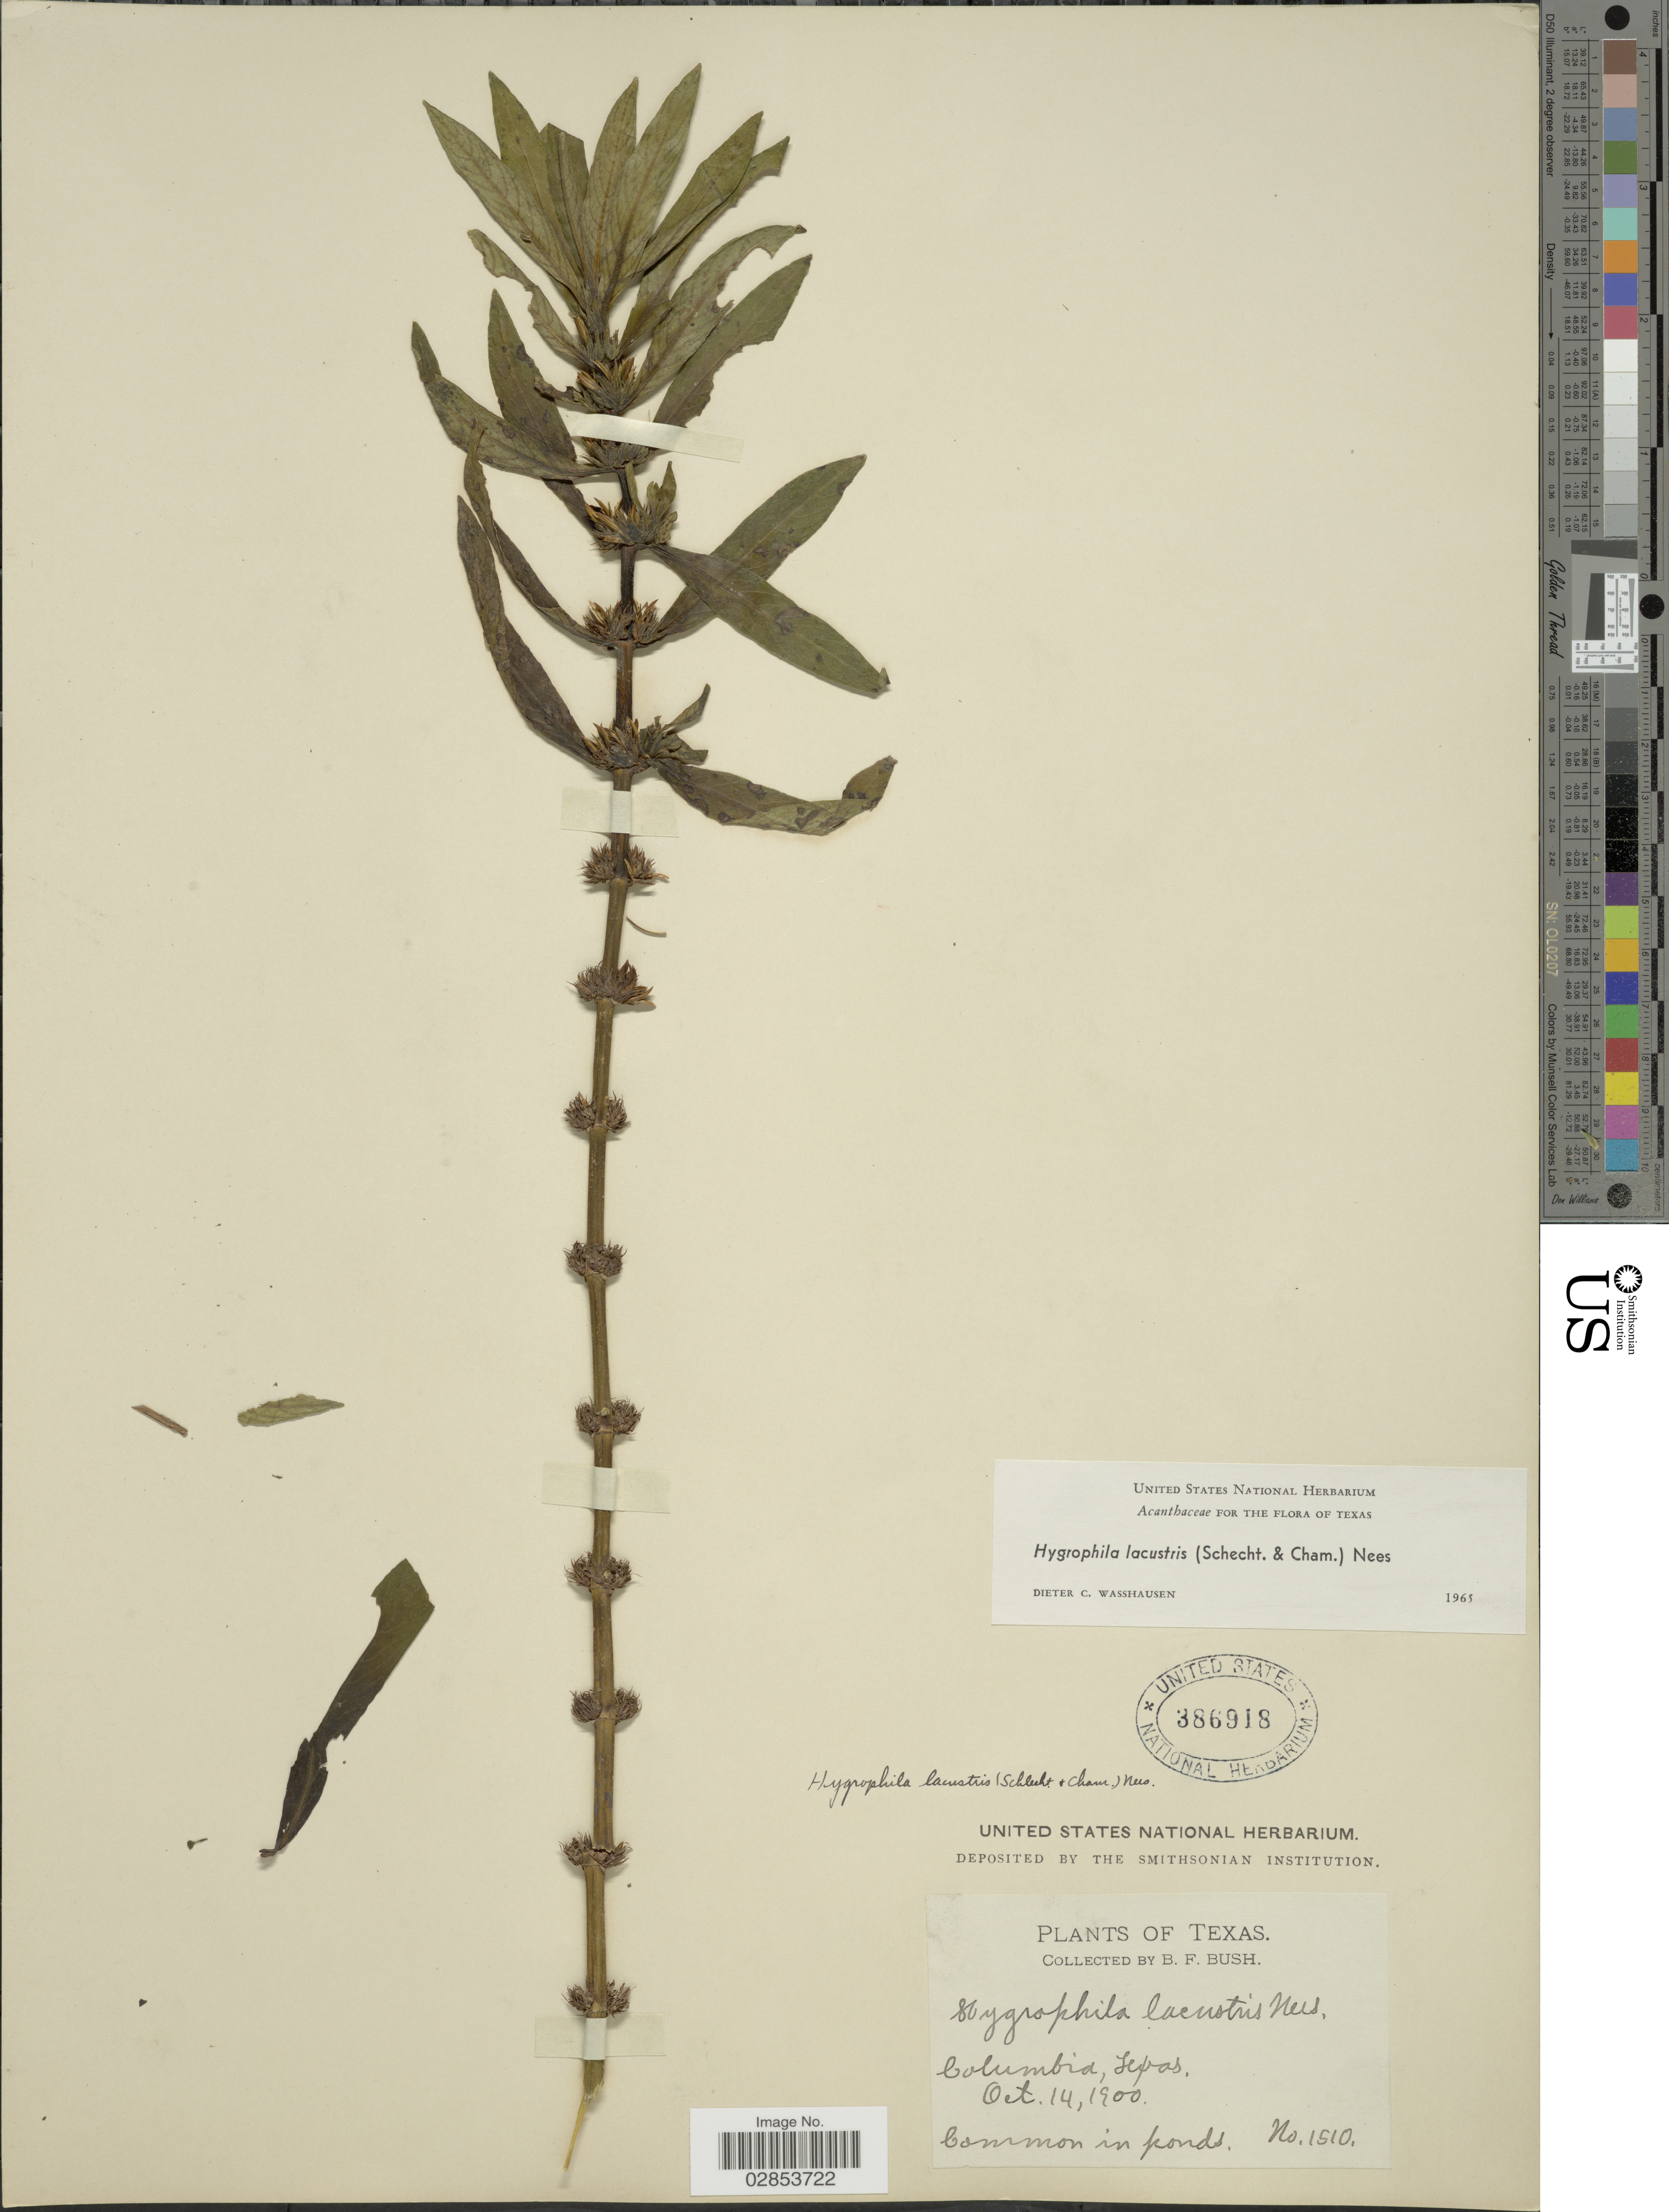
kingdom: Plantae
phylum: Tracheophyta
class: Magnoliopsida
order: Lamiales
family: Acanthaceae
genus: Hygrophila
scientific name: Hygrophila costata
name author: Nees & T. Nees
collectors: B. F. Bush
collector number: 1510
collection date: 1900-10-14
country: United States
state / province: Texas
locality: Columbia.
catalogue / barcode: US 386918